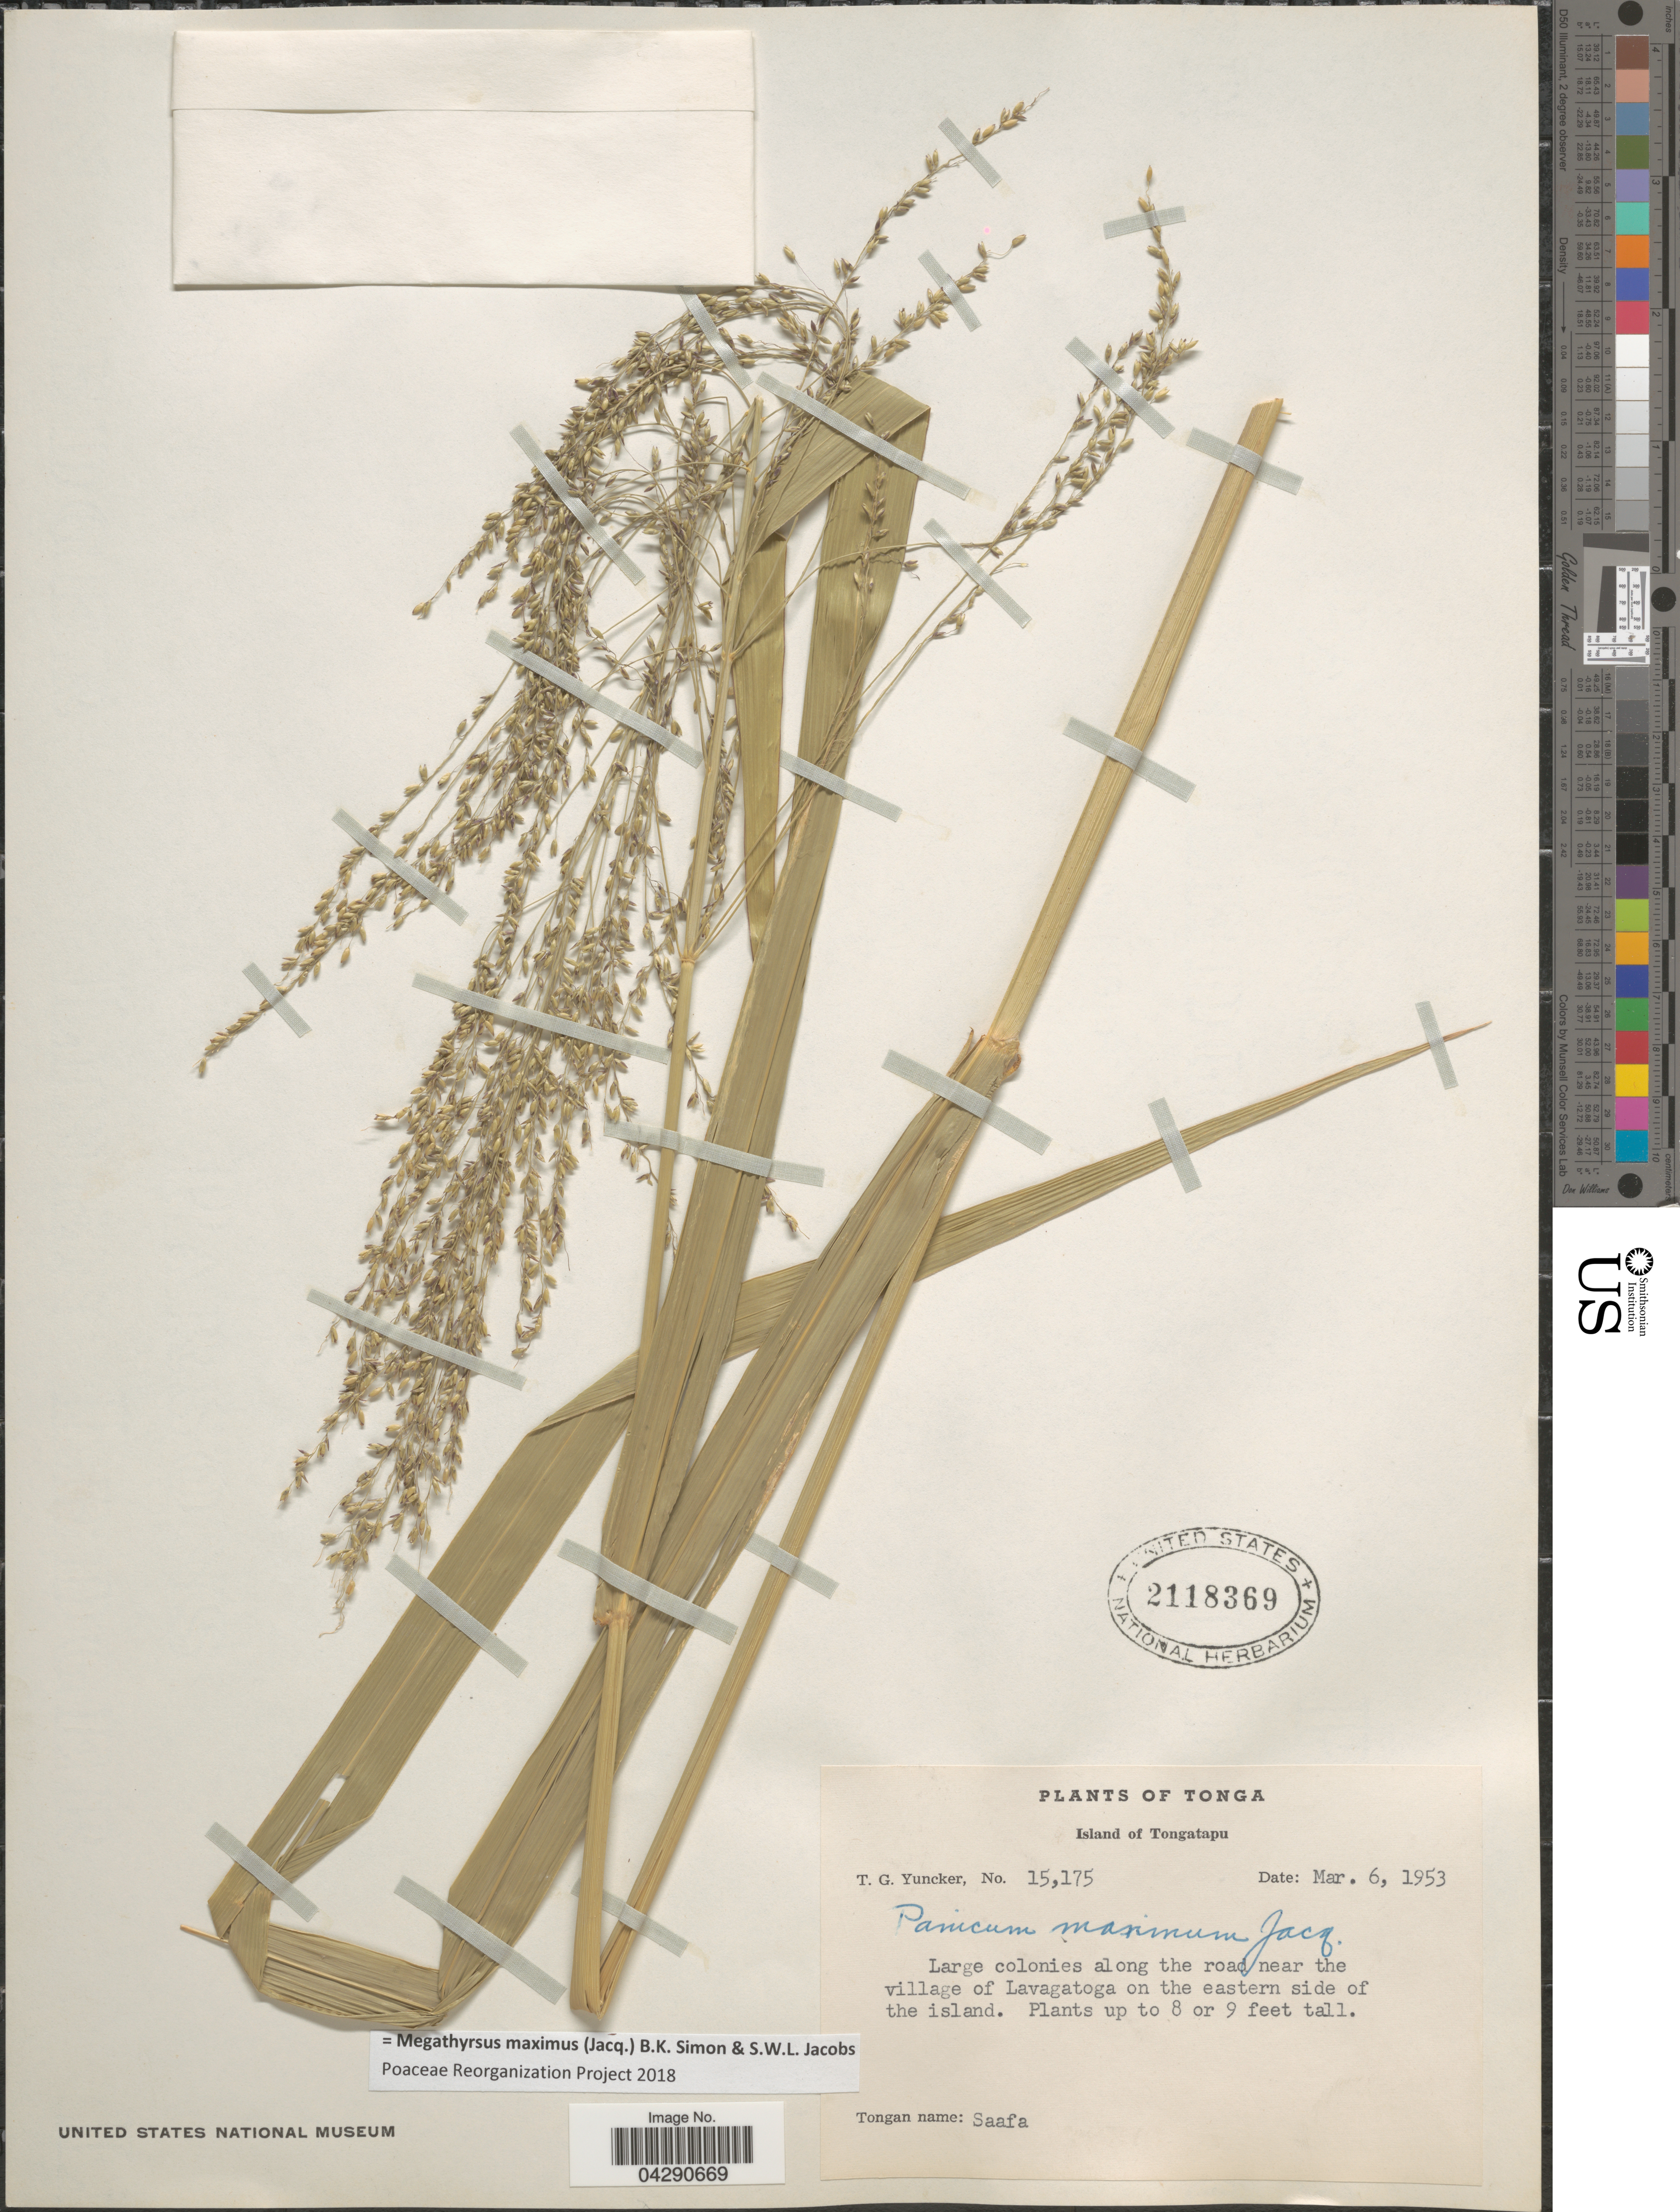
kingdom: Plantae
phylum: Tracheophyta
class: Liliopsida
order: Poales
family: Poaceae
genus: Megathyrsus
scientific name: Megathyrsus maximus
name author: (Jacq.) B.K. Simon & S.W.L. Jacobs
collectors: T. G. Yuncker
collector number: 15175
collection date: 1953-03-06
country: Tonga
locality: Island of Tongatapu. Large colonies along the road near the village of Lavagatoga on the eastern side of the island.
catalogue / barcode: US 2118369